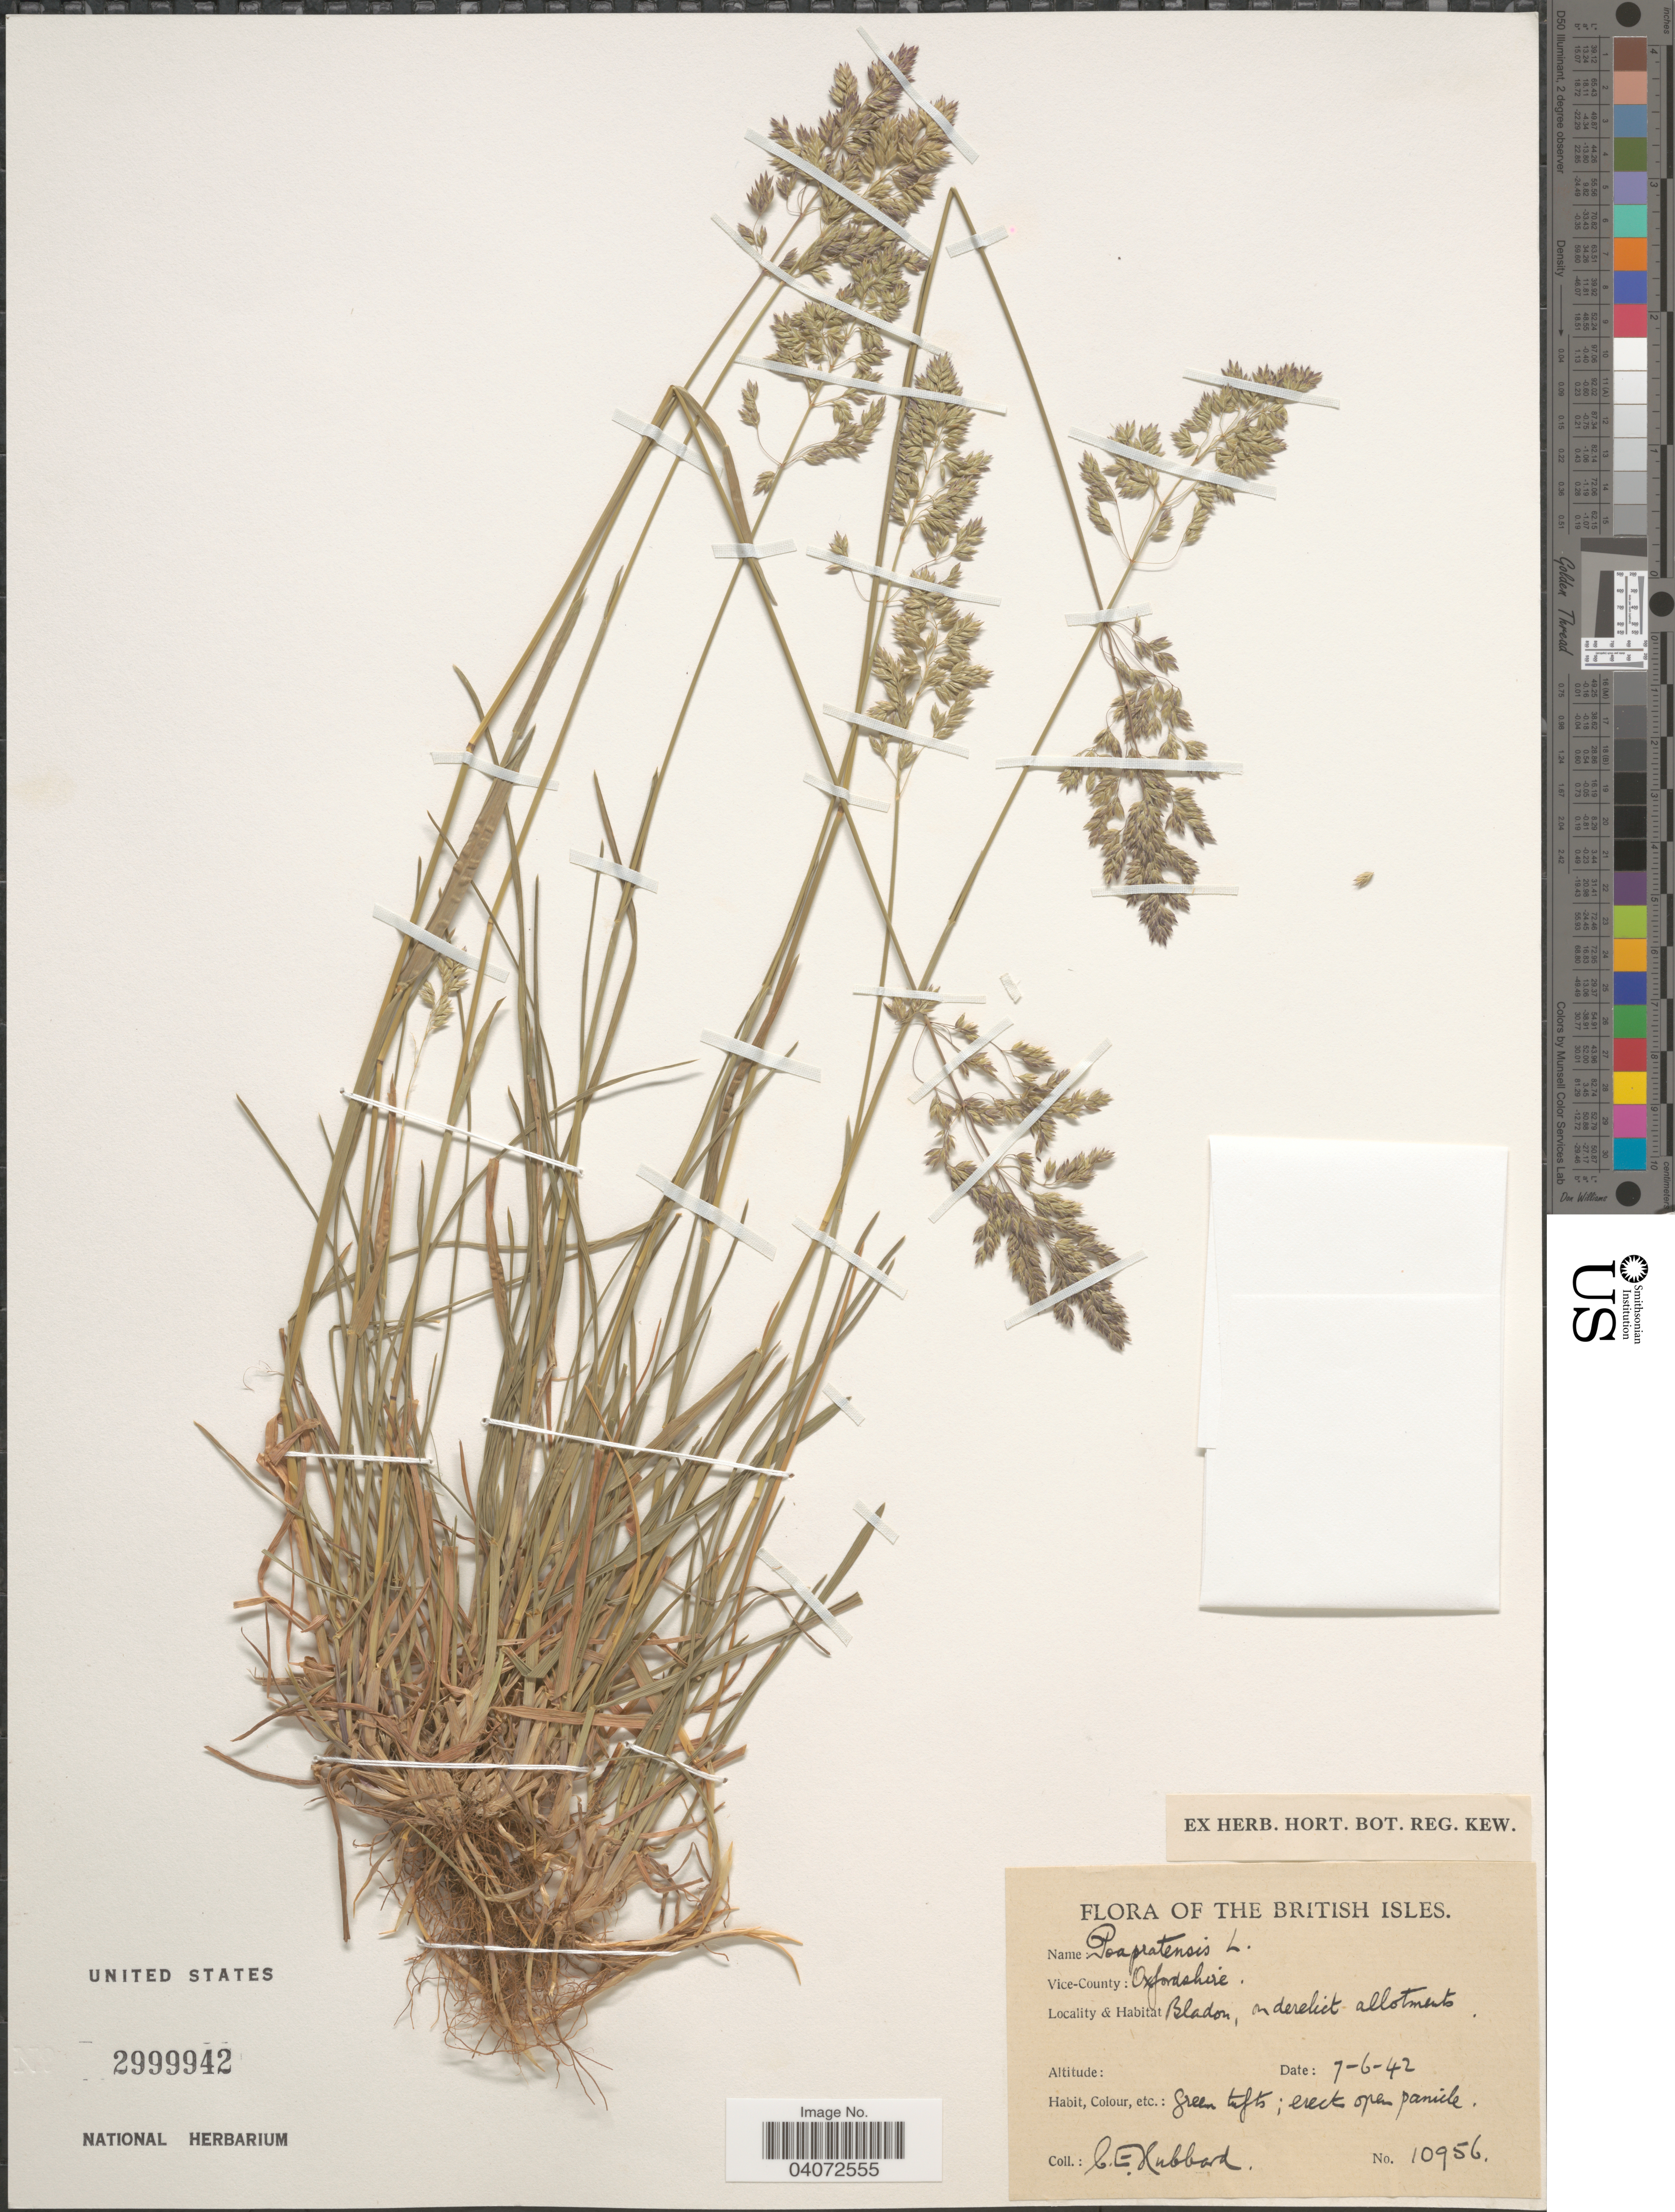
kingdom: Plantae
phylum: Tracheophyta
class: Liliopsida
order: Poales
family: Poaceae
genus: Poa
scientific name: Poa pratensis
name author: L.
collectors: C. E. Hubbard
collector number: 10956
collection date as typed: Transcribed d/m/y: 7/6/42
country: United Kingdom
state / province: England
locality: The British Isles. Vice-County: Oxfordahire. Bladon, on derelict allotments.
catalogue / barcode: US 2999942